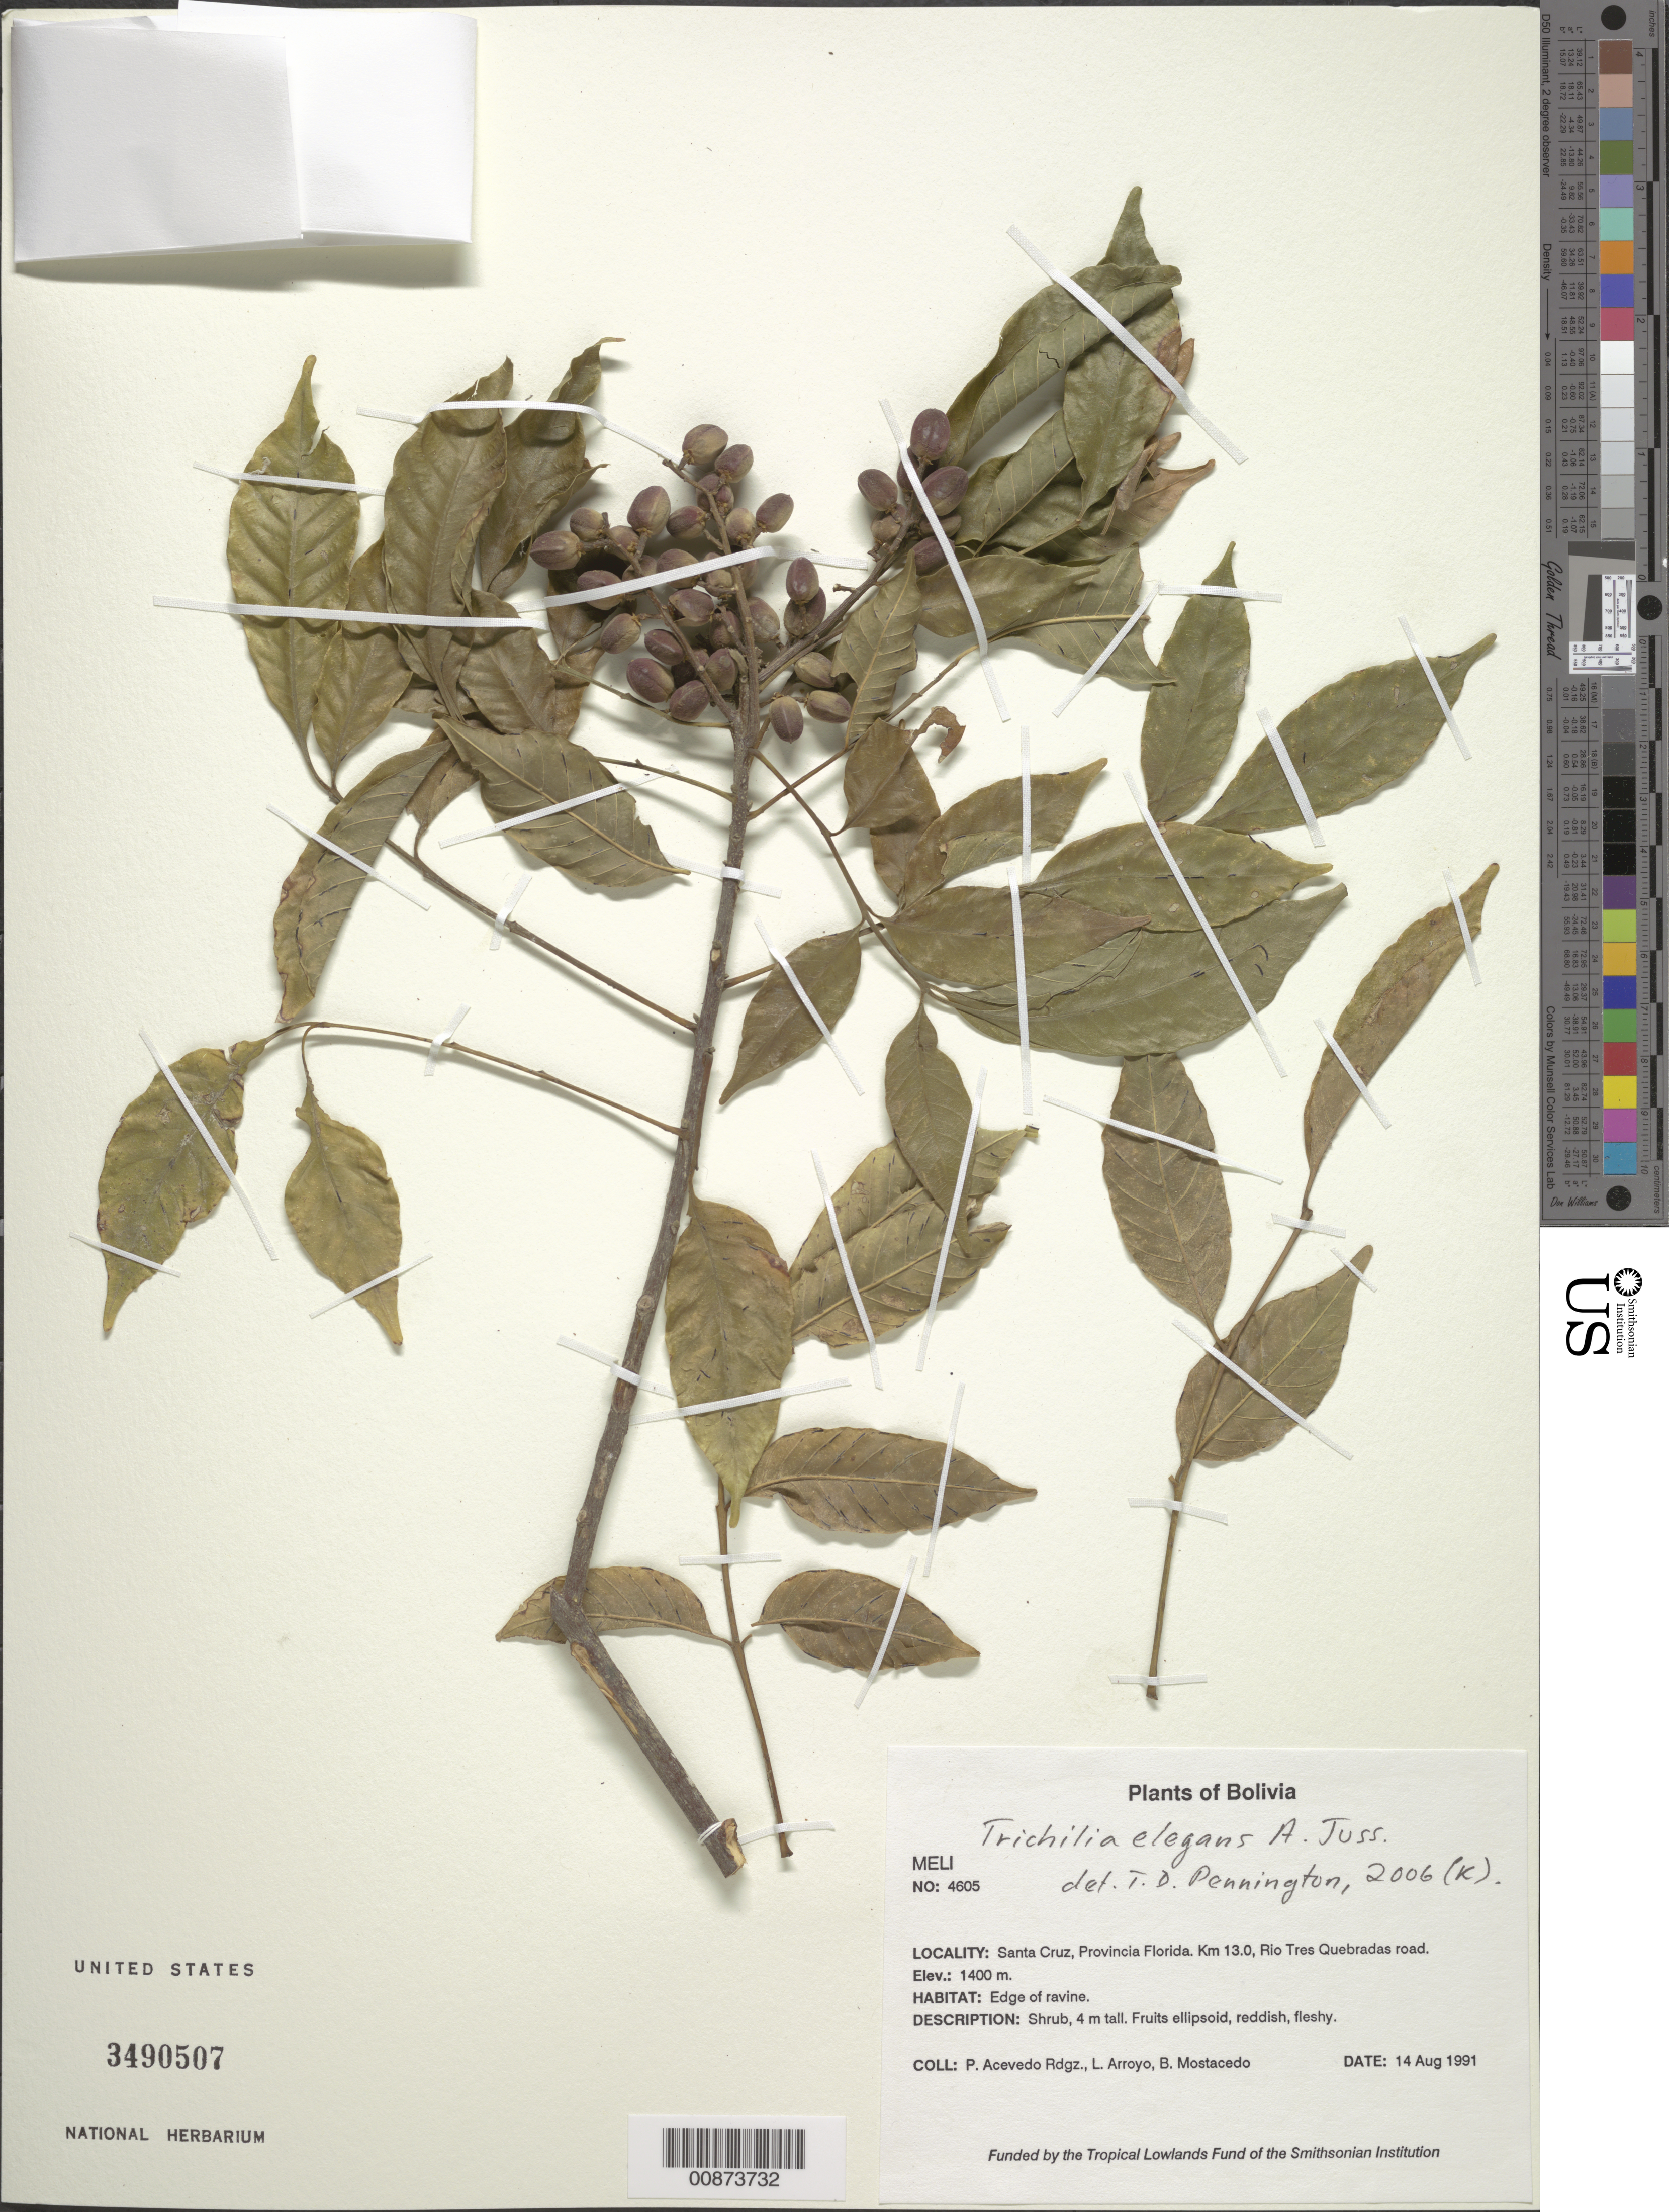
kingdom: Plantae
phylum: Tracheophyta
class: Magnoliopsida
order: Sapindales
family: Meliaceae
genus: Trichilia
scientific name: Trichilia elegans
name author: A. Juss.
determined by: Pennington, T. D., (K)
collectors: P. Acevedo-Rodr., L. Arroyo & B. Mostacedo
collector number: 4605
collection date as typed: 14 Aug 1991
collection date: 1991-08-14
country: Bolivia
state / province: Santa Cruz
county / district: Florida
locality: Depart. Santa Cruz, Provincia Florida. Km 13.0, Río Tres Quebradas road.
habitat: Edge of ravine.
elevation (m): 1400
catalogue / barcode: US 3490507